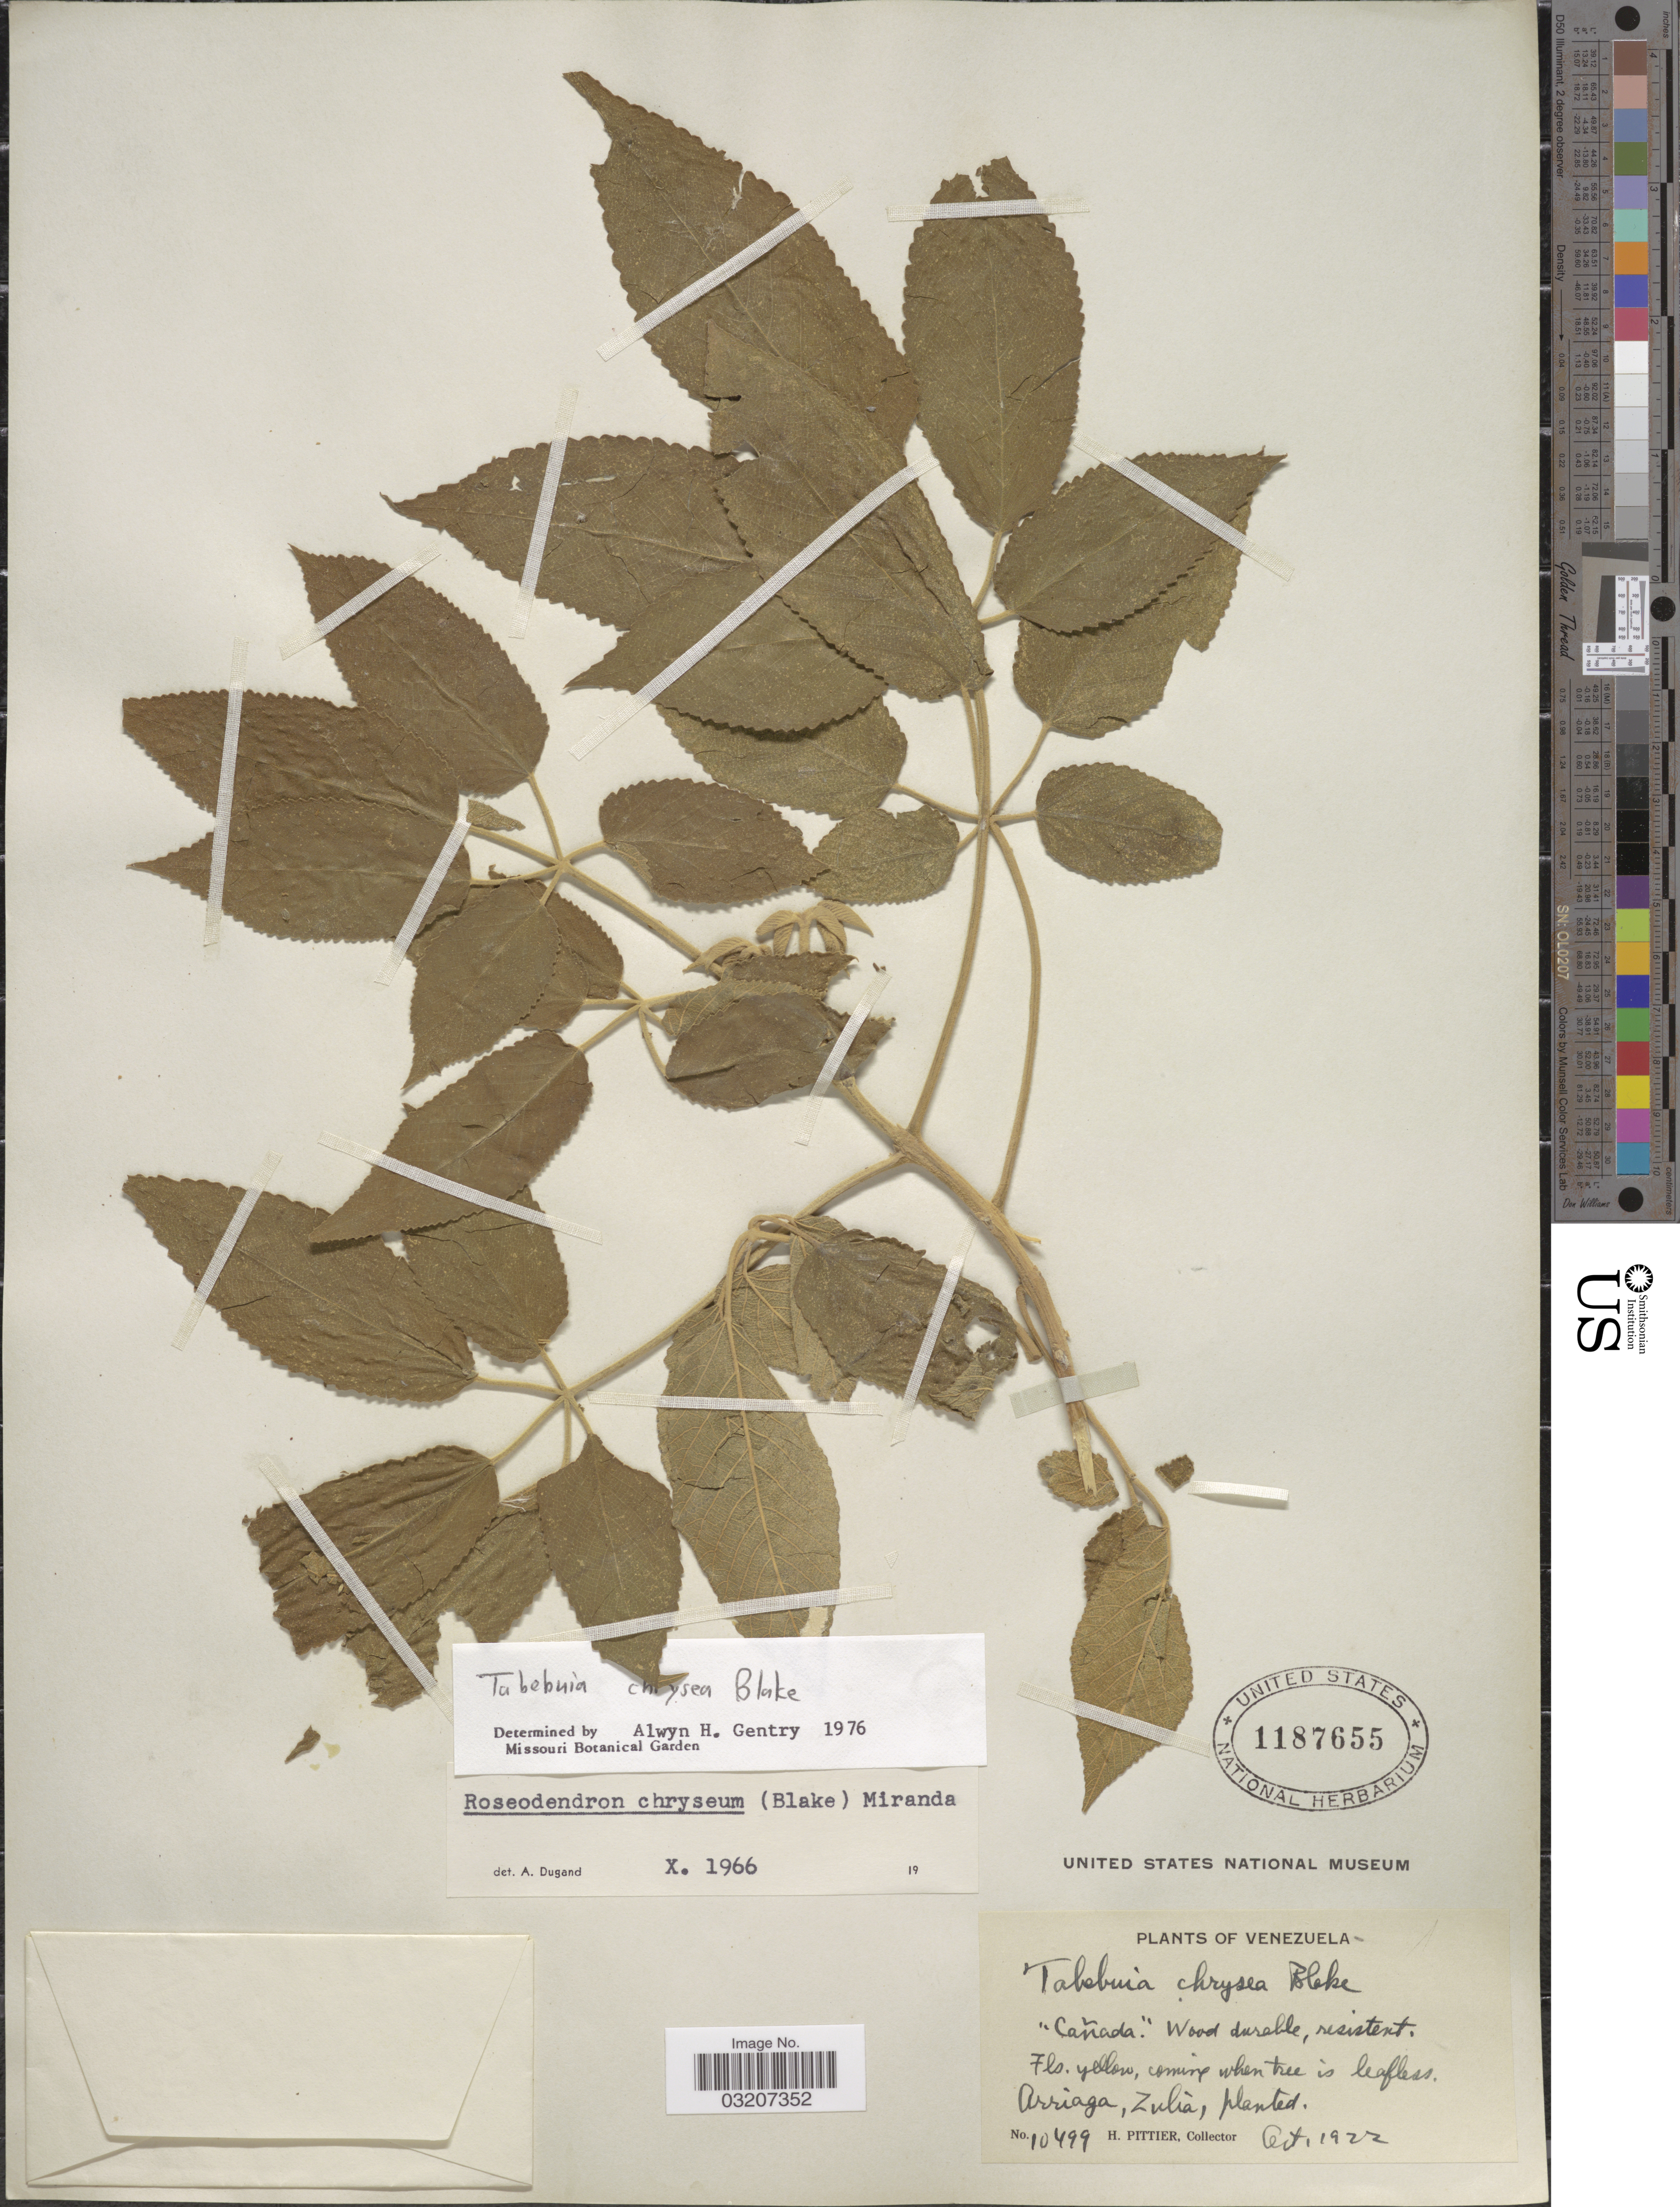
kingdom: Plantae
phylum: Tracheophyta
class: Magnoliopsida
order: Lamiales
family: Bignoniaceae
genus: Roseodendron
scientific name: Roseodendron chryseum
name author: (S.F. Blake) Miranda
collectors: H. F. Pittier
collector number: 10499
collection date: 1922-10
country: Venezuela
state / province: Zulia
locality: Arriaga.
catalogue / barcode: US 1187655